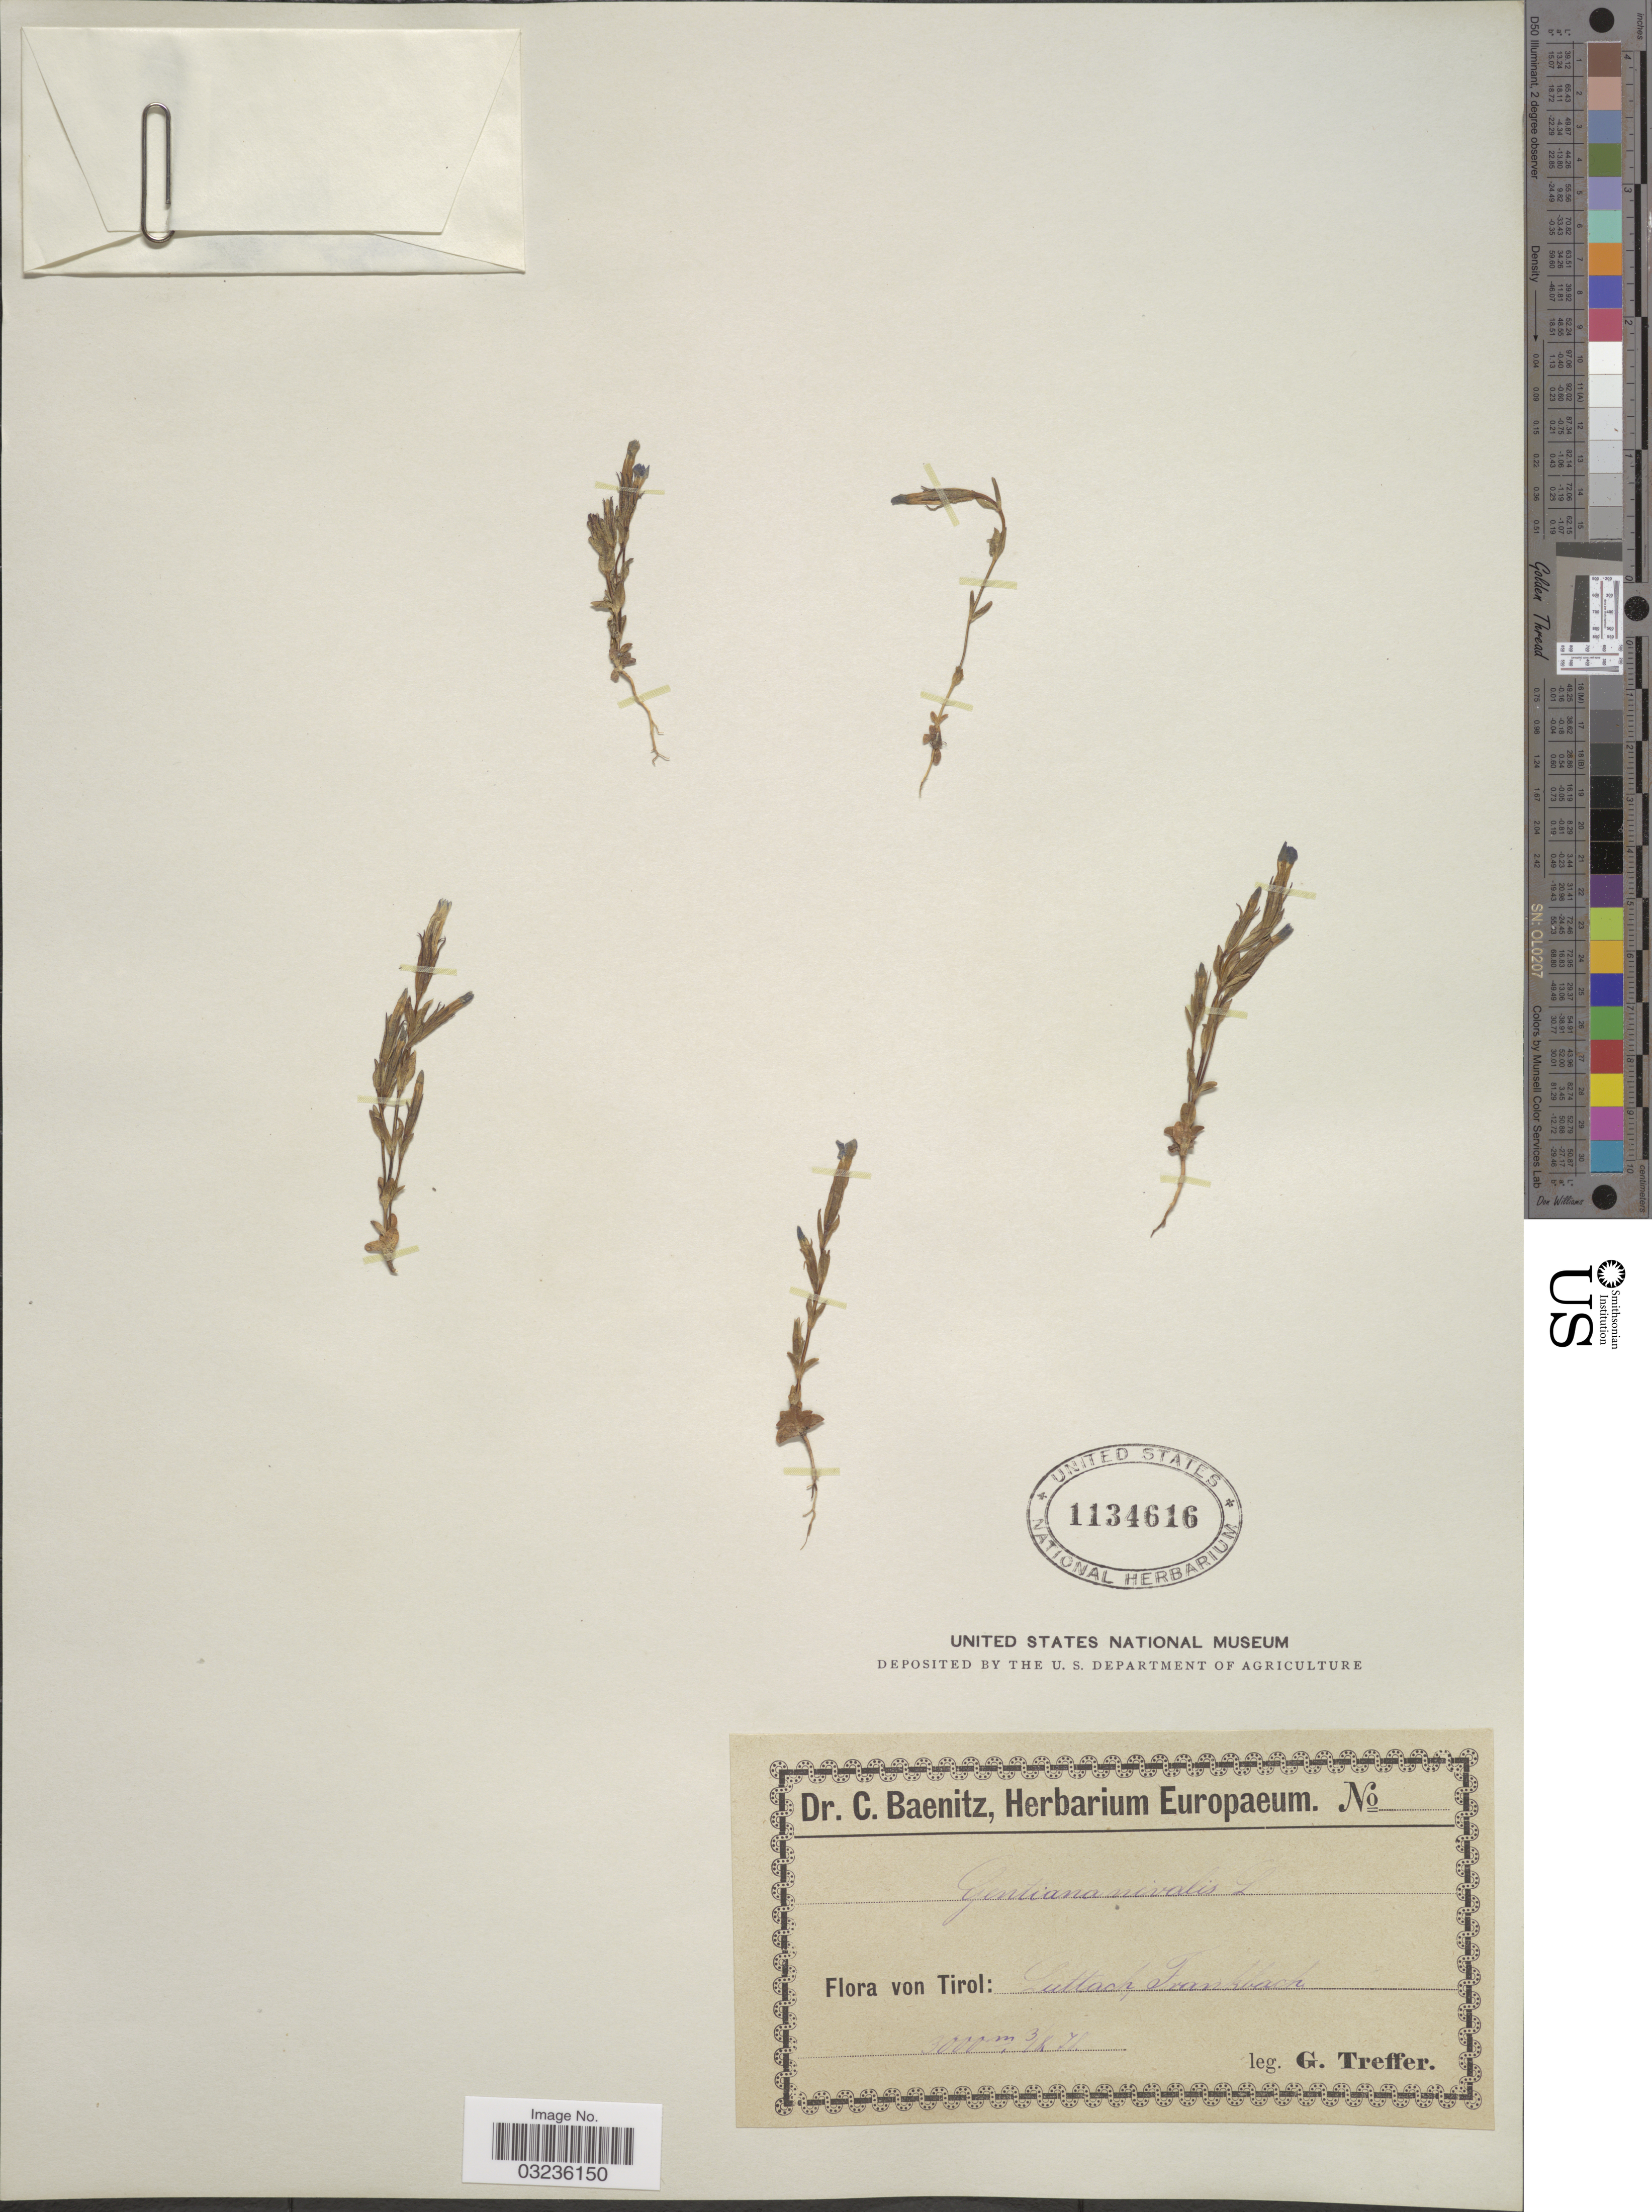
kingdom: Plantae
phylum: Tracheophyta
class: Magnoliopsida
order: Gentianales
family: Gentianaceae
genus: Gentiana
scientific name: Gentiana nivalis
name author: L.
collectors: G. Treffer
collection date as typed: Transcribed d/m/y: 3/4/78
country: Italy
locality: Luttach, Frankbach, Tirol.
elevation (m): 3000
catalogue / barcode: US 1134616